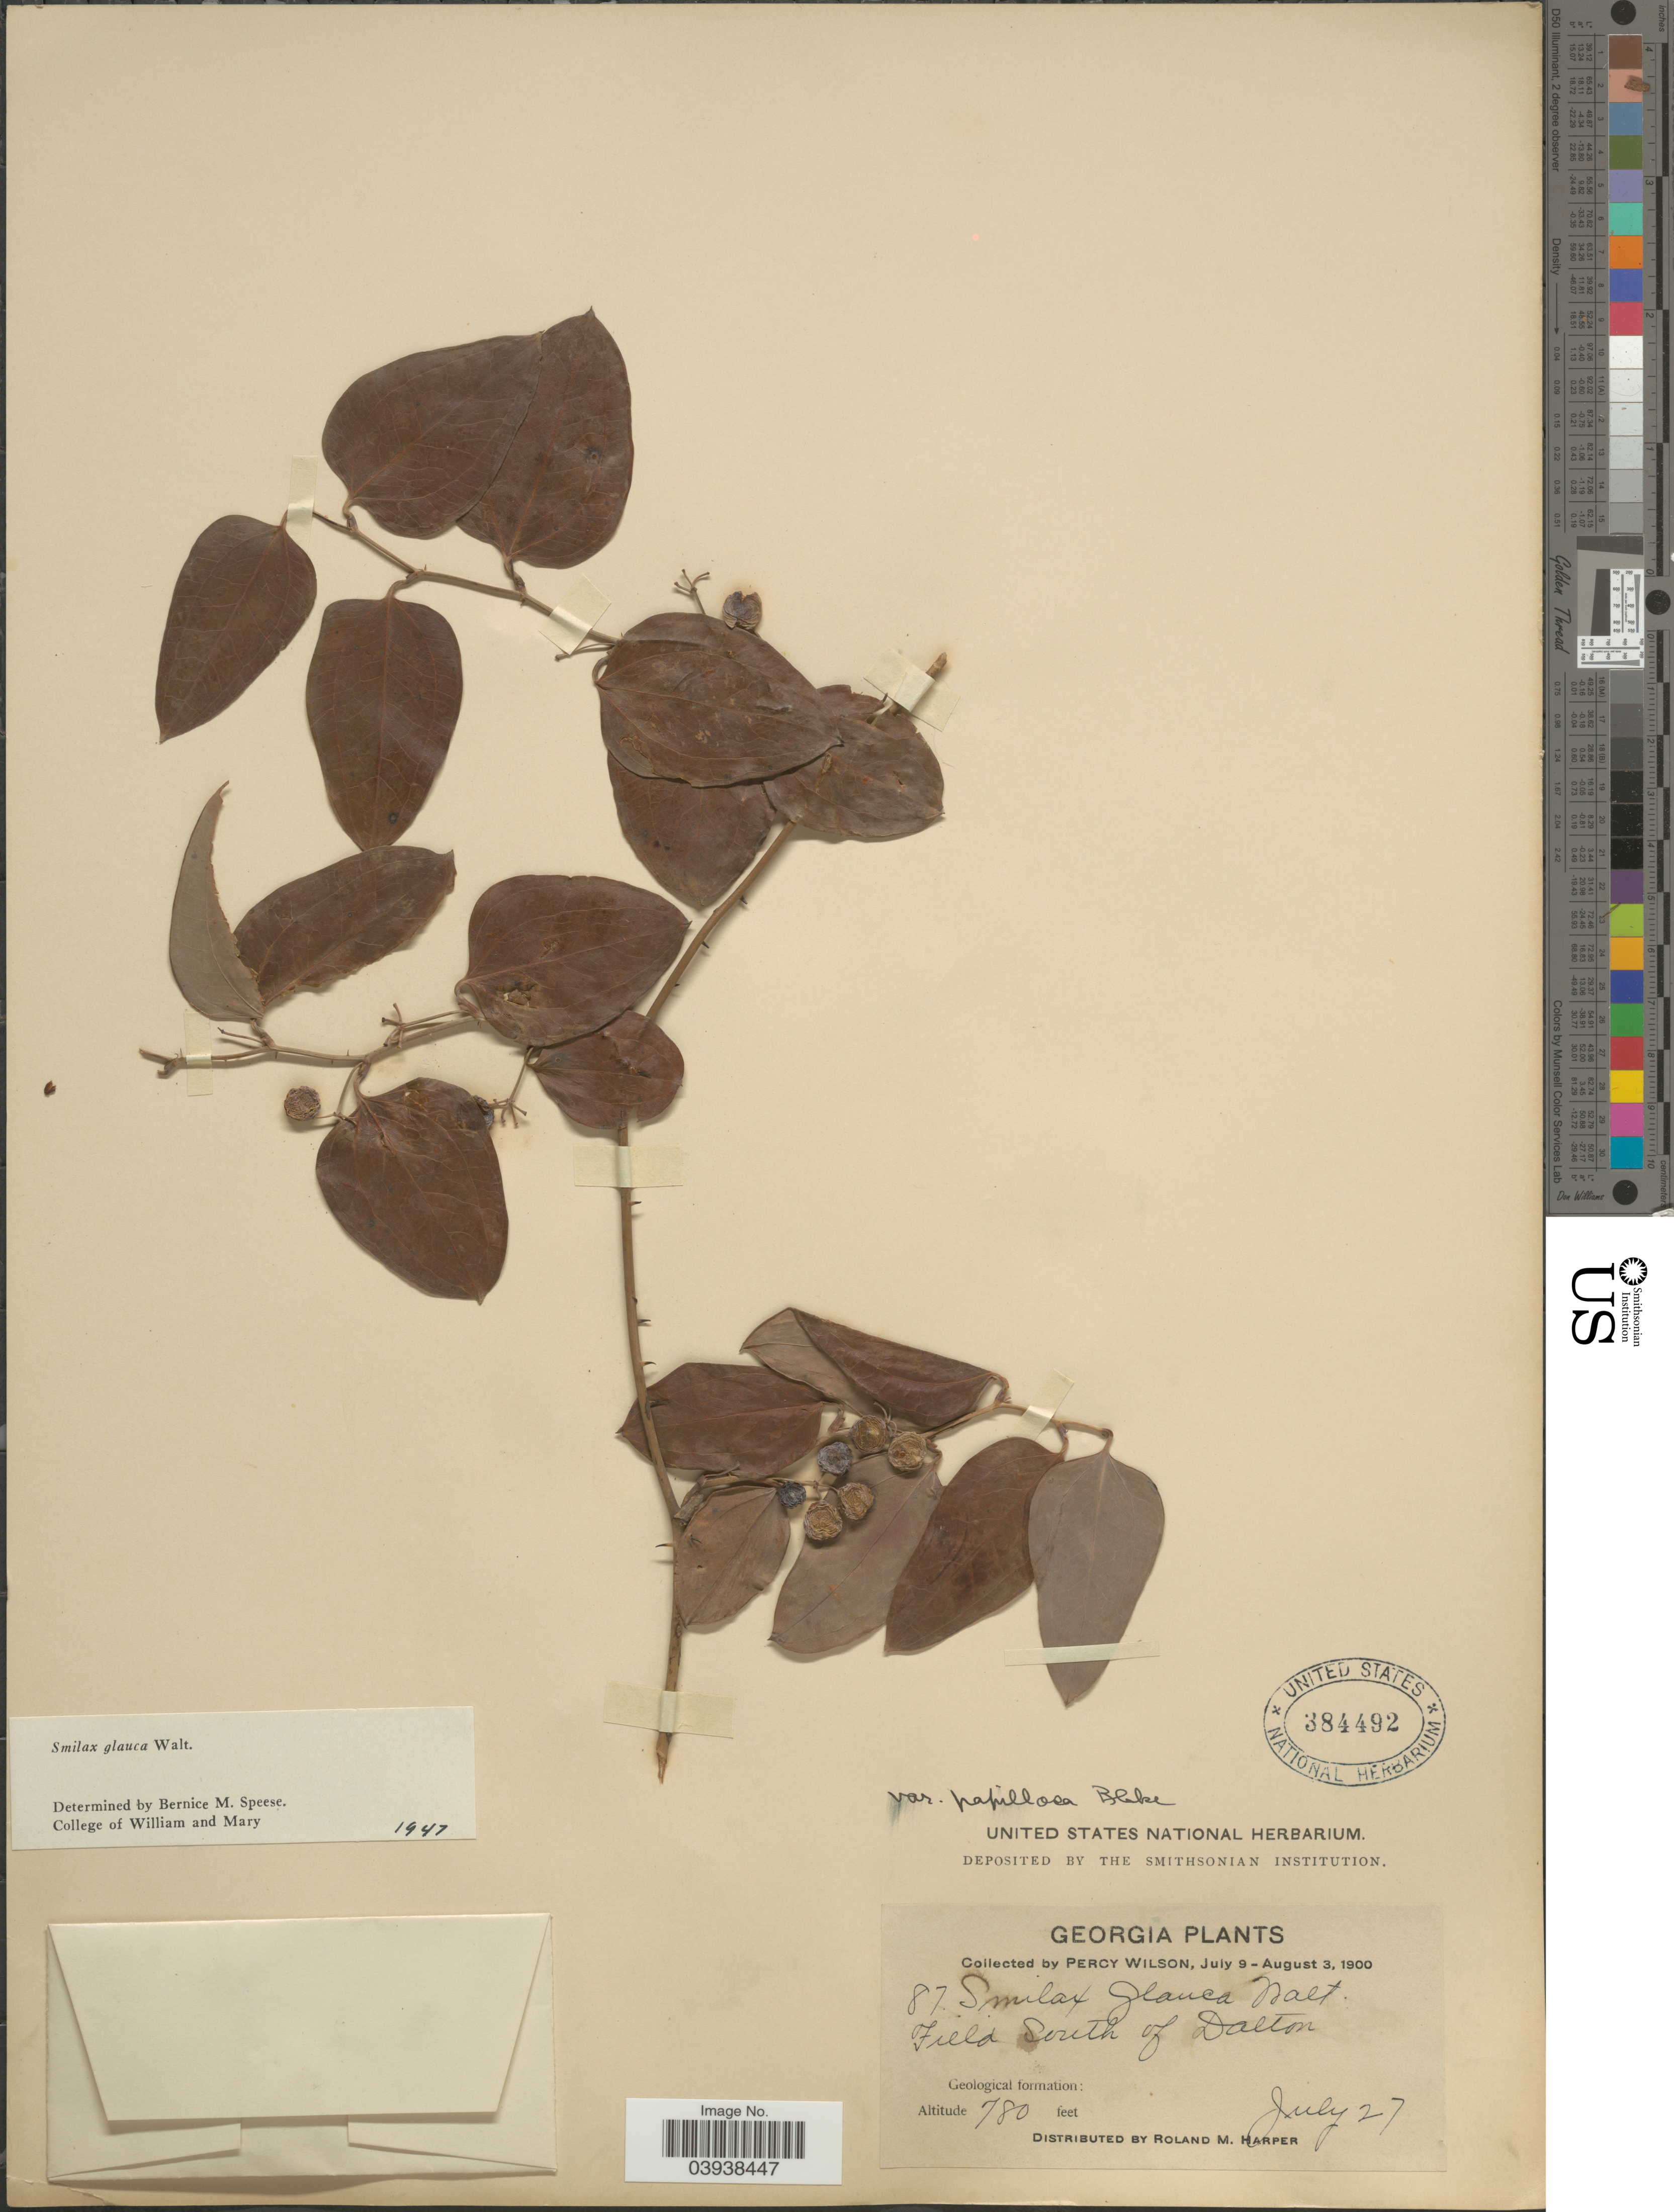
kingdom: Plantae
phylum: Tracheophyta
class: Liliopsida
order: Liliales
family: Smilacaceae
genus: Smilax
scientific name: Smilax glauca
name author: Walter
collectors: P. Wilson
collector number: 87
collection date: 1900-07-27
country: United States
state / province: Georgia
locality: Field South of Dalton.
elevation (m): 238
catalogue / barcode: US 384492